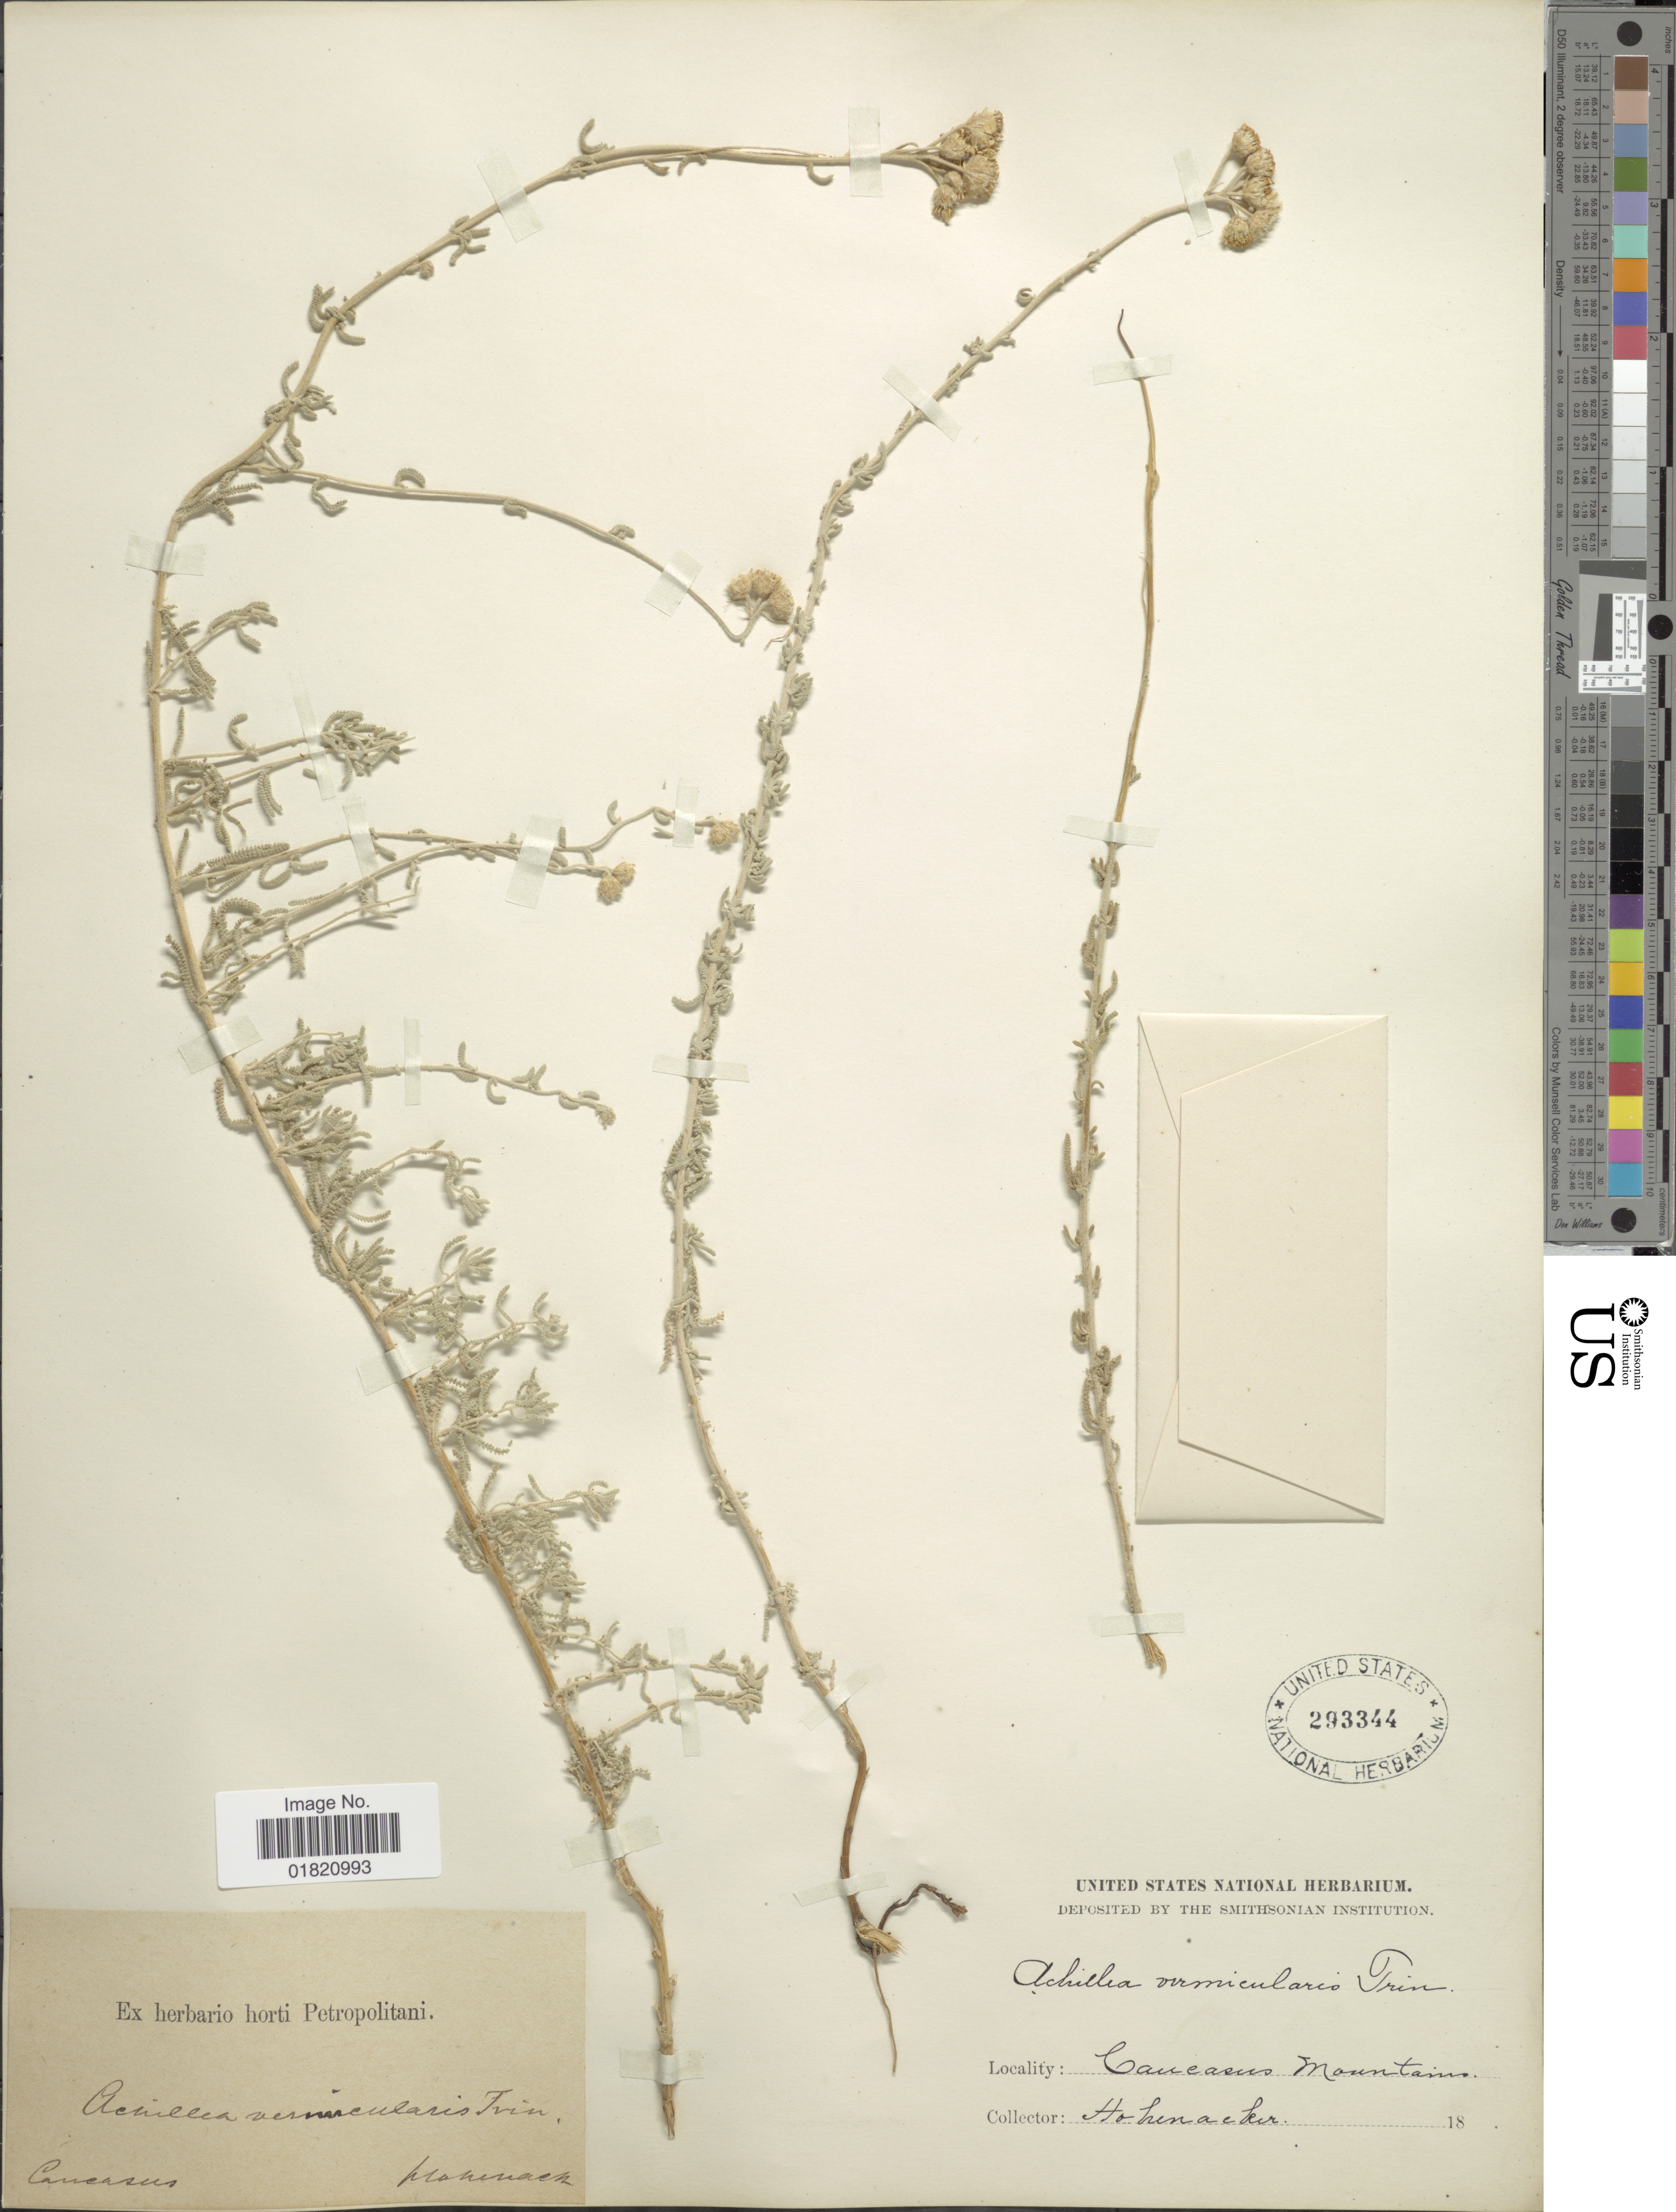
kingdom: Plantae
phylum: Tracheophyta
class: Magnoliopsida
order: Asterales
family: Asteraceae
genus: Achillea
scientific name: Achillea vermicularis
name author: Trin.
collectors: Hohenacker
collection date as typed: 18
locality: Cancasus Mountains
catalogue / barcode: US 293344